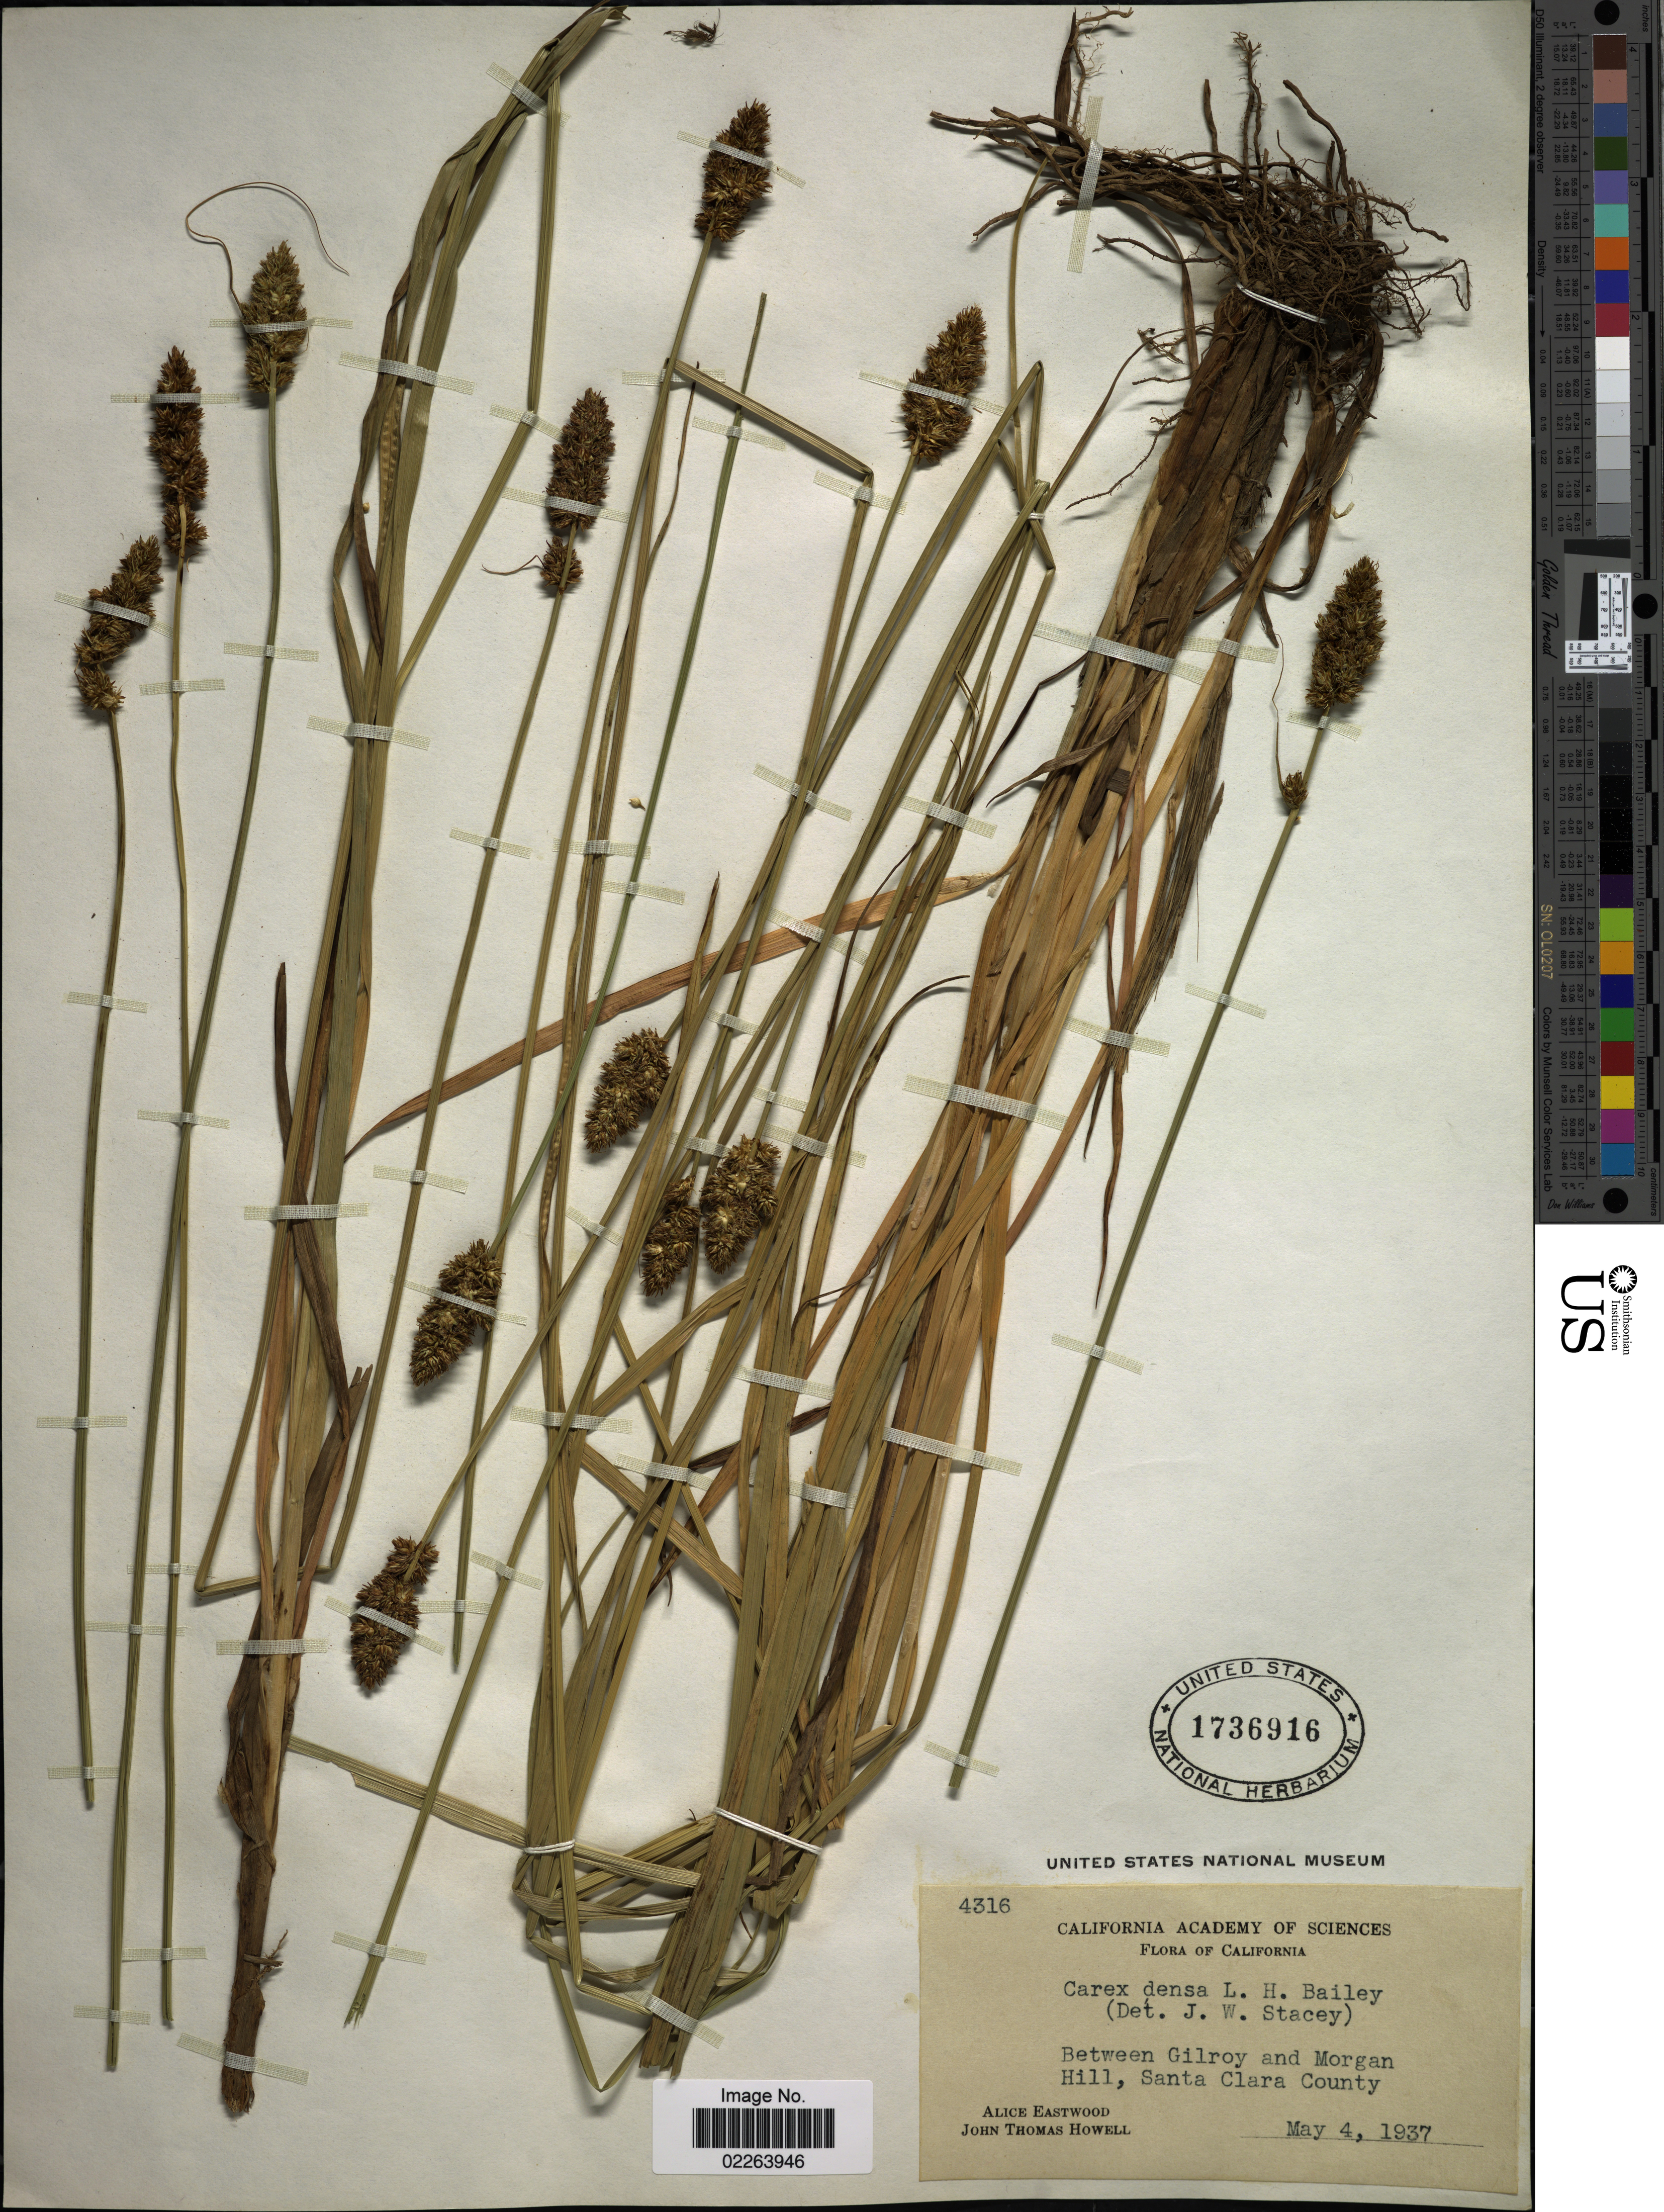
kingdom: Plantae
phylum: Tracheophyta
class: Liliopsida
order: Poales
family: Cyperaceae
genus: Carex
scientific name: Carex densa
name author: (L.H. Bailey) L.H. Bailey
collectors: A. Eastwood & J. T. Howell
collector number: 4316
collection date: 1937-05-04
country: United States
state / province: California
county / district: Santa Clara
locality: Between Gilroy and Morgan Hill, Santa Clara County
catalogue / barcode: US 1736916